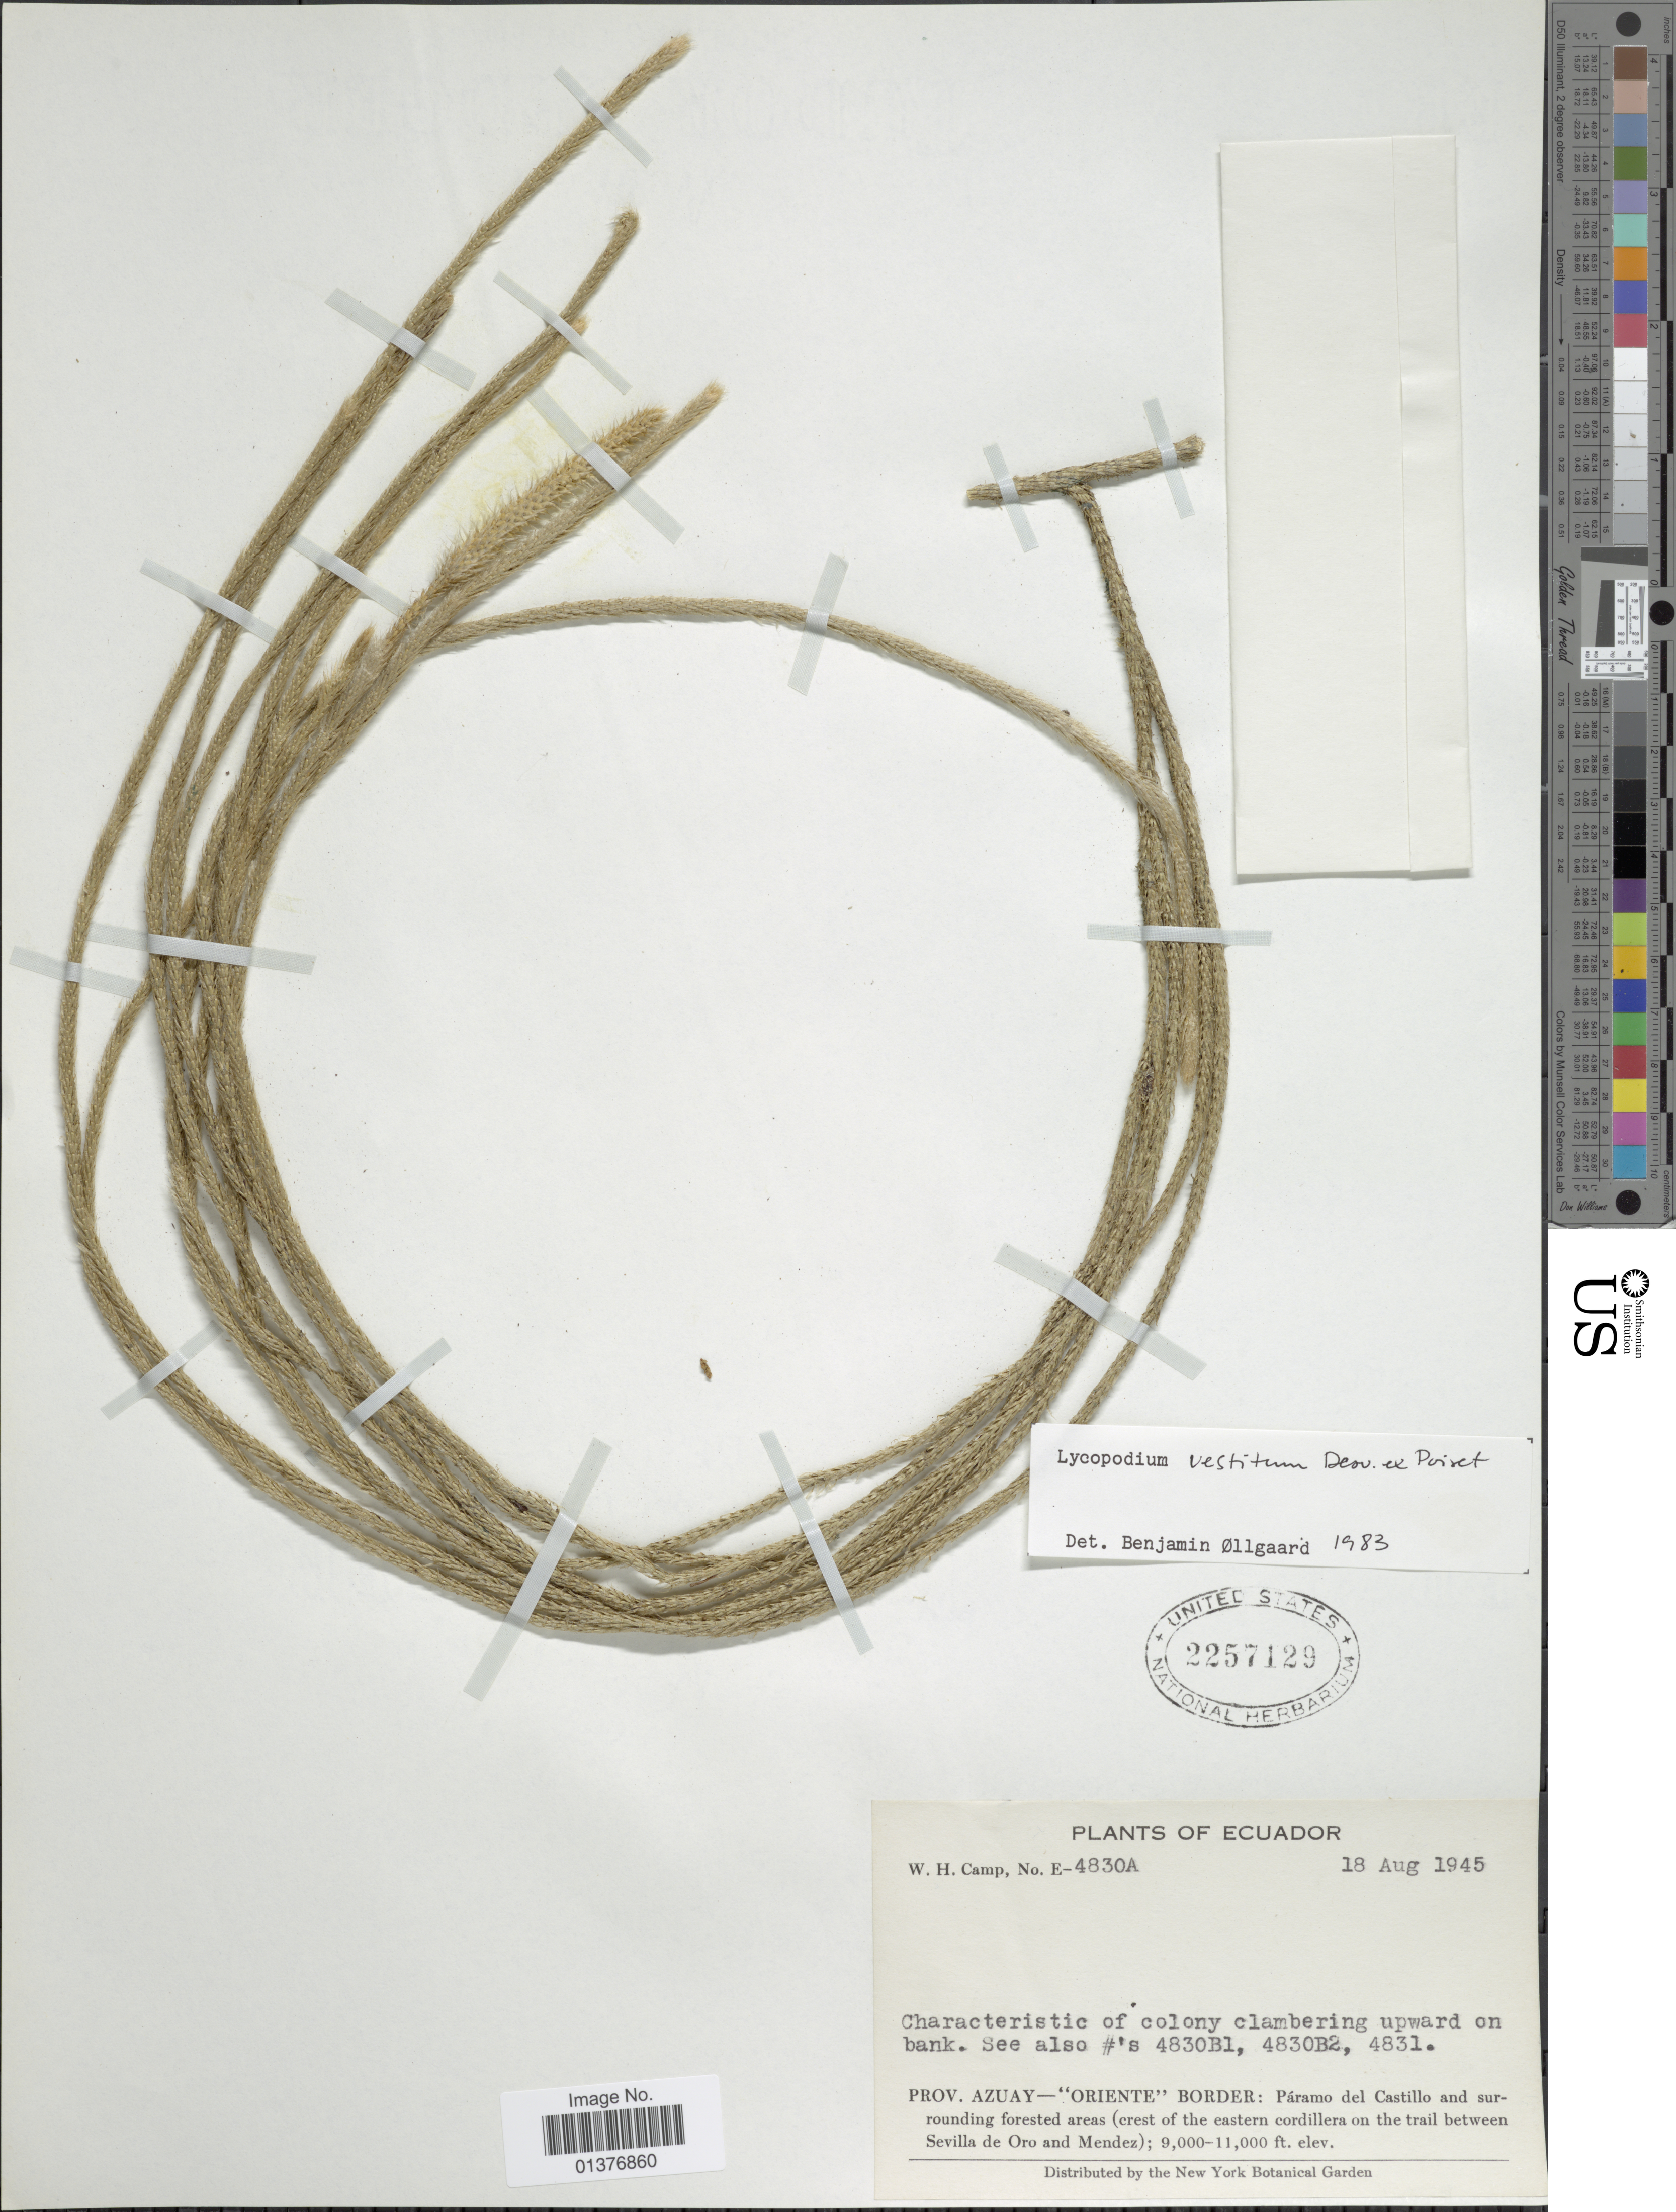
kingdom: Plantae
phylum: Tracheophyta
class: Lycopodiopsida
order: Lycopodiales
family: Lycopodiaceae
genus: Lycopodium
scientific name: Lycopodium vestitum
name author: Desv. ex Poir.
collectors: W. H. Camp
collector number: E-4830A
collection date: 1945-08-18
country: Ecuador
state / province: Azuay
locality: Oriente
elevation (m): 2743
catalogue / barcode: US 2257129